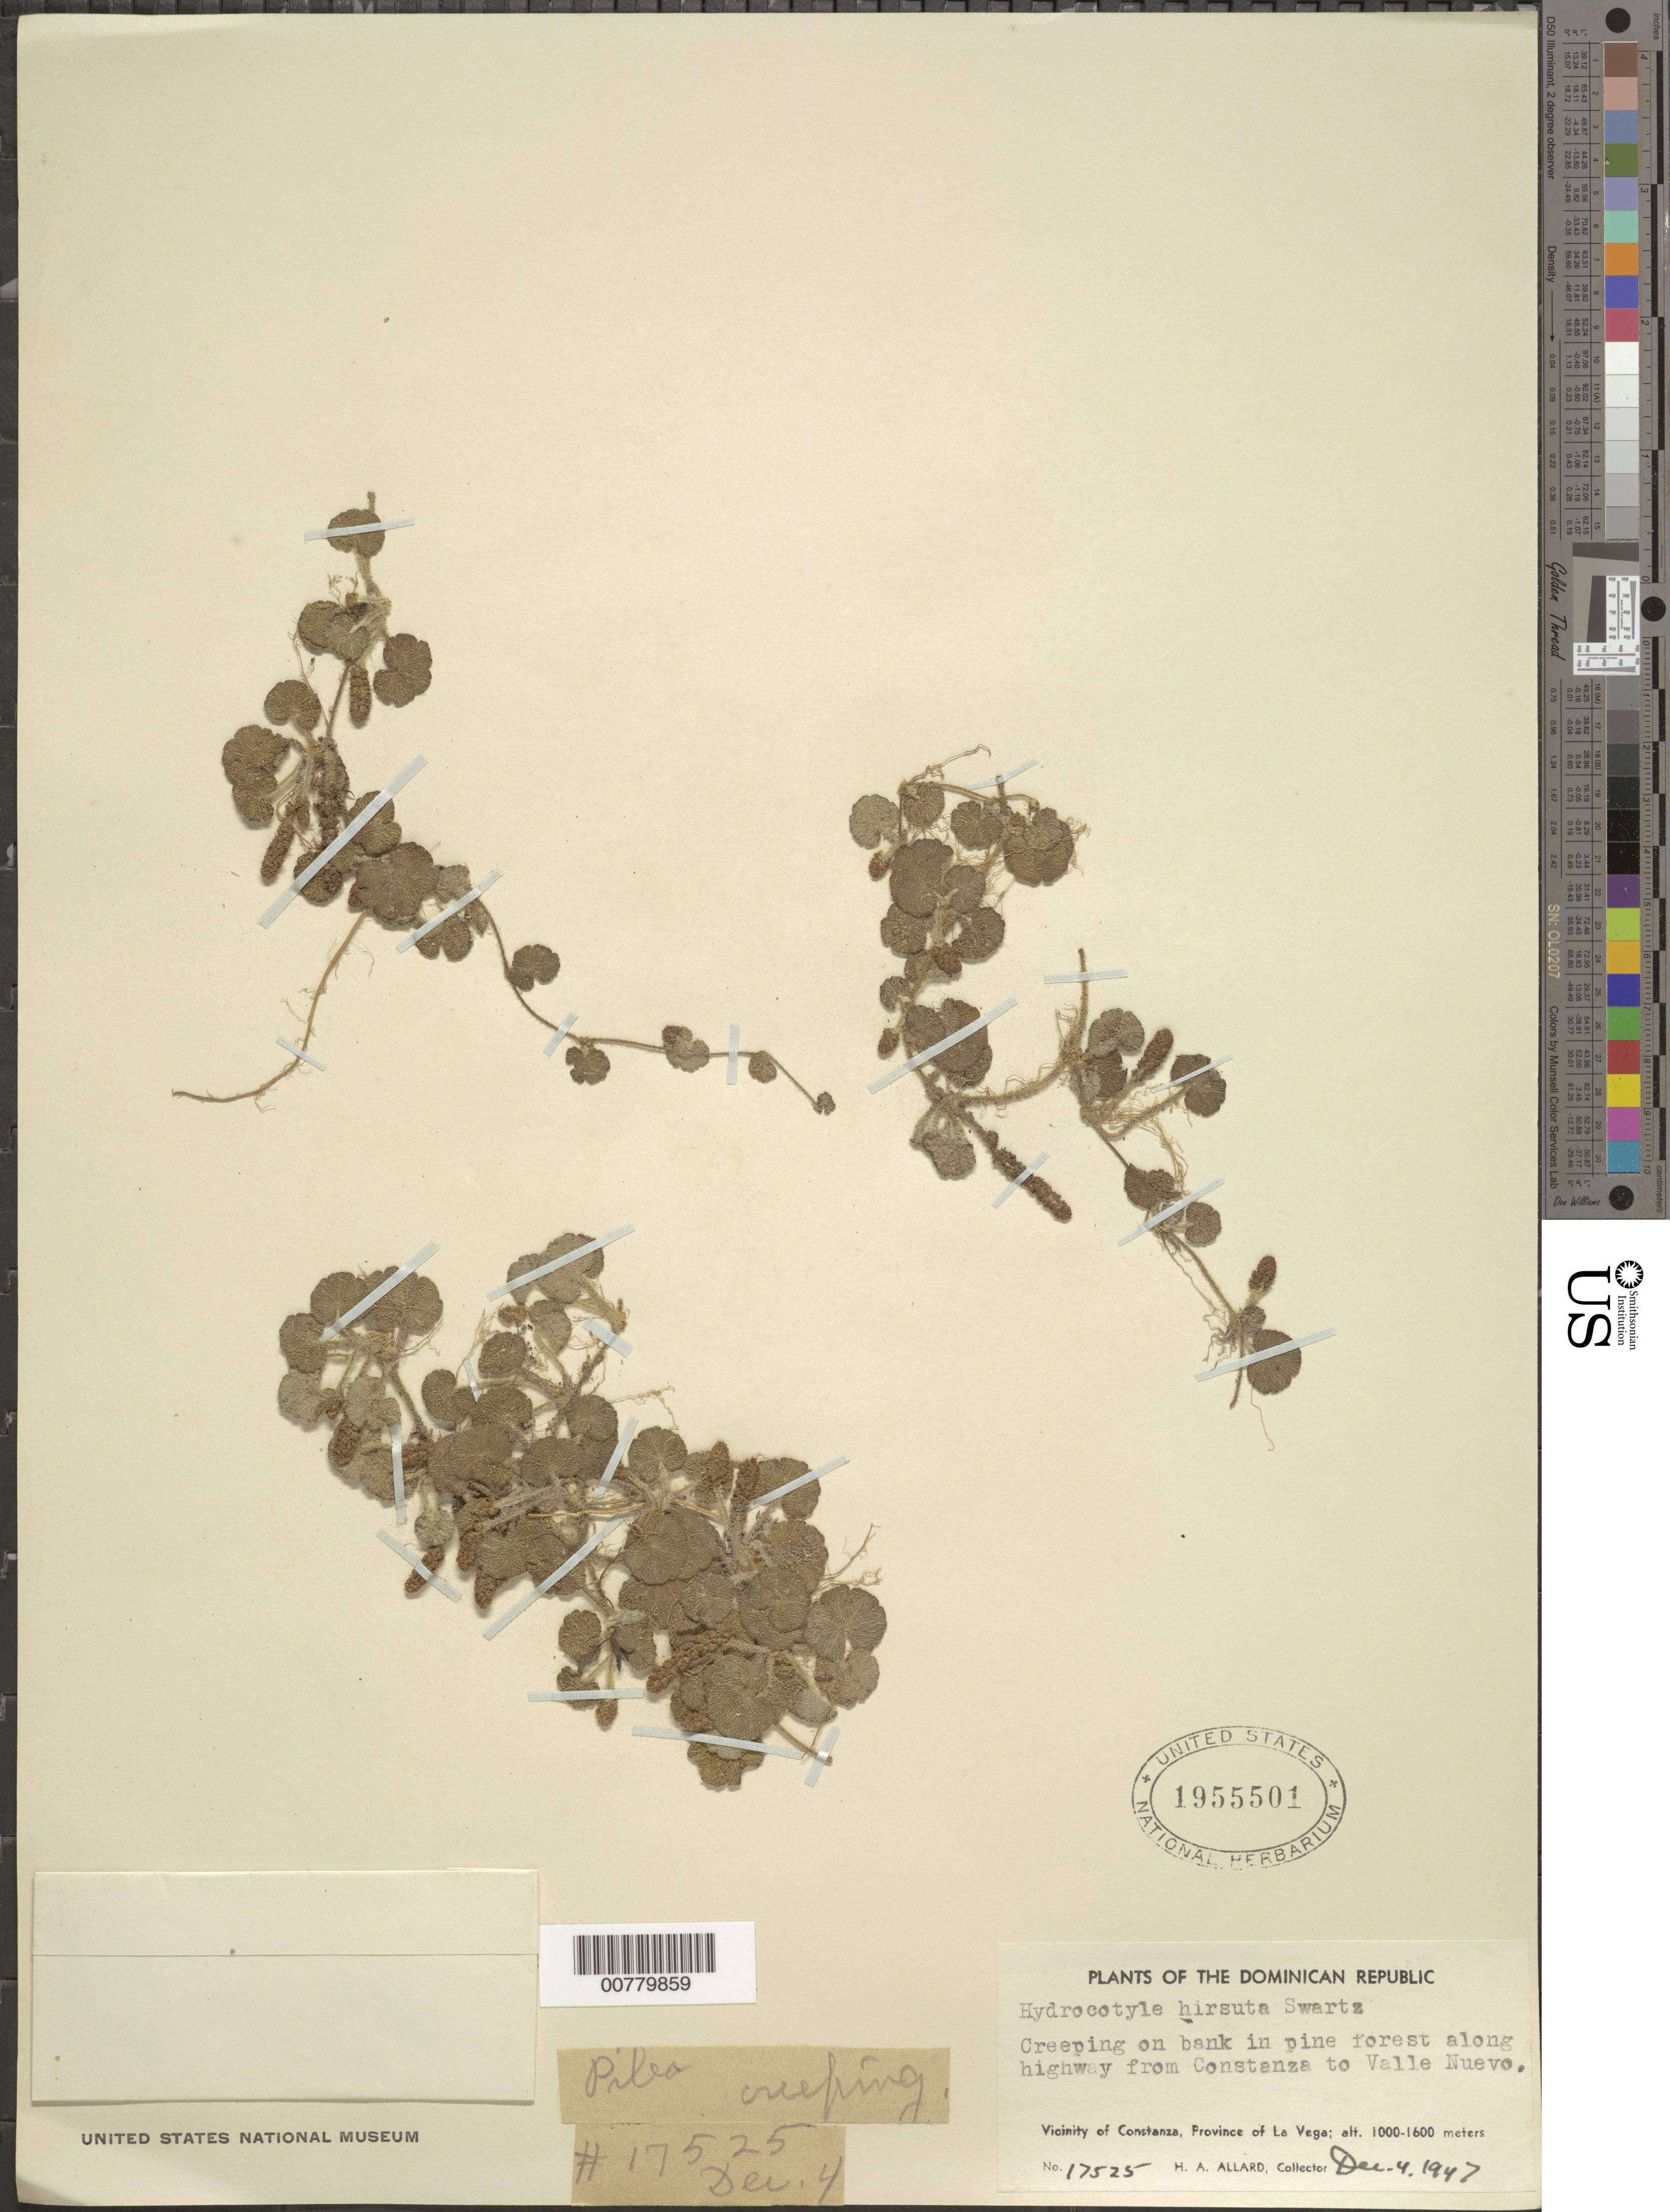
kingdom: Plantae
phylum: Tracheophyta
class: Magnoliopsida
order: Apiales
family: Araliaceae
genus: Hydrocotyle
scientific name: Hydrocotyle hirsuta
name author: Sw.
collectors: H. A. Allard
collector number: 17525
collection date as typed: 04 Dec 1947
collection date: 1947-12-04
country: Dominican Republic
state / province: La Vega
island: Hispaniola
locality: Vicinity of Constanza, forest along highway from Constanza to Valle Nuevo.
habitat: Bank in pine forest.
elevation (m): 1000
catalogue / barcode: US 1955501